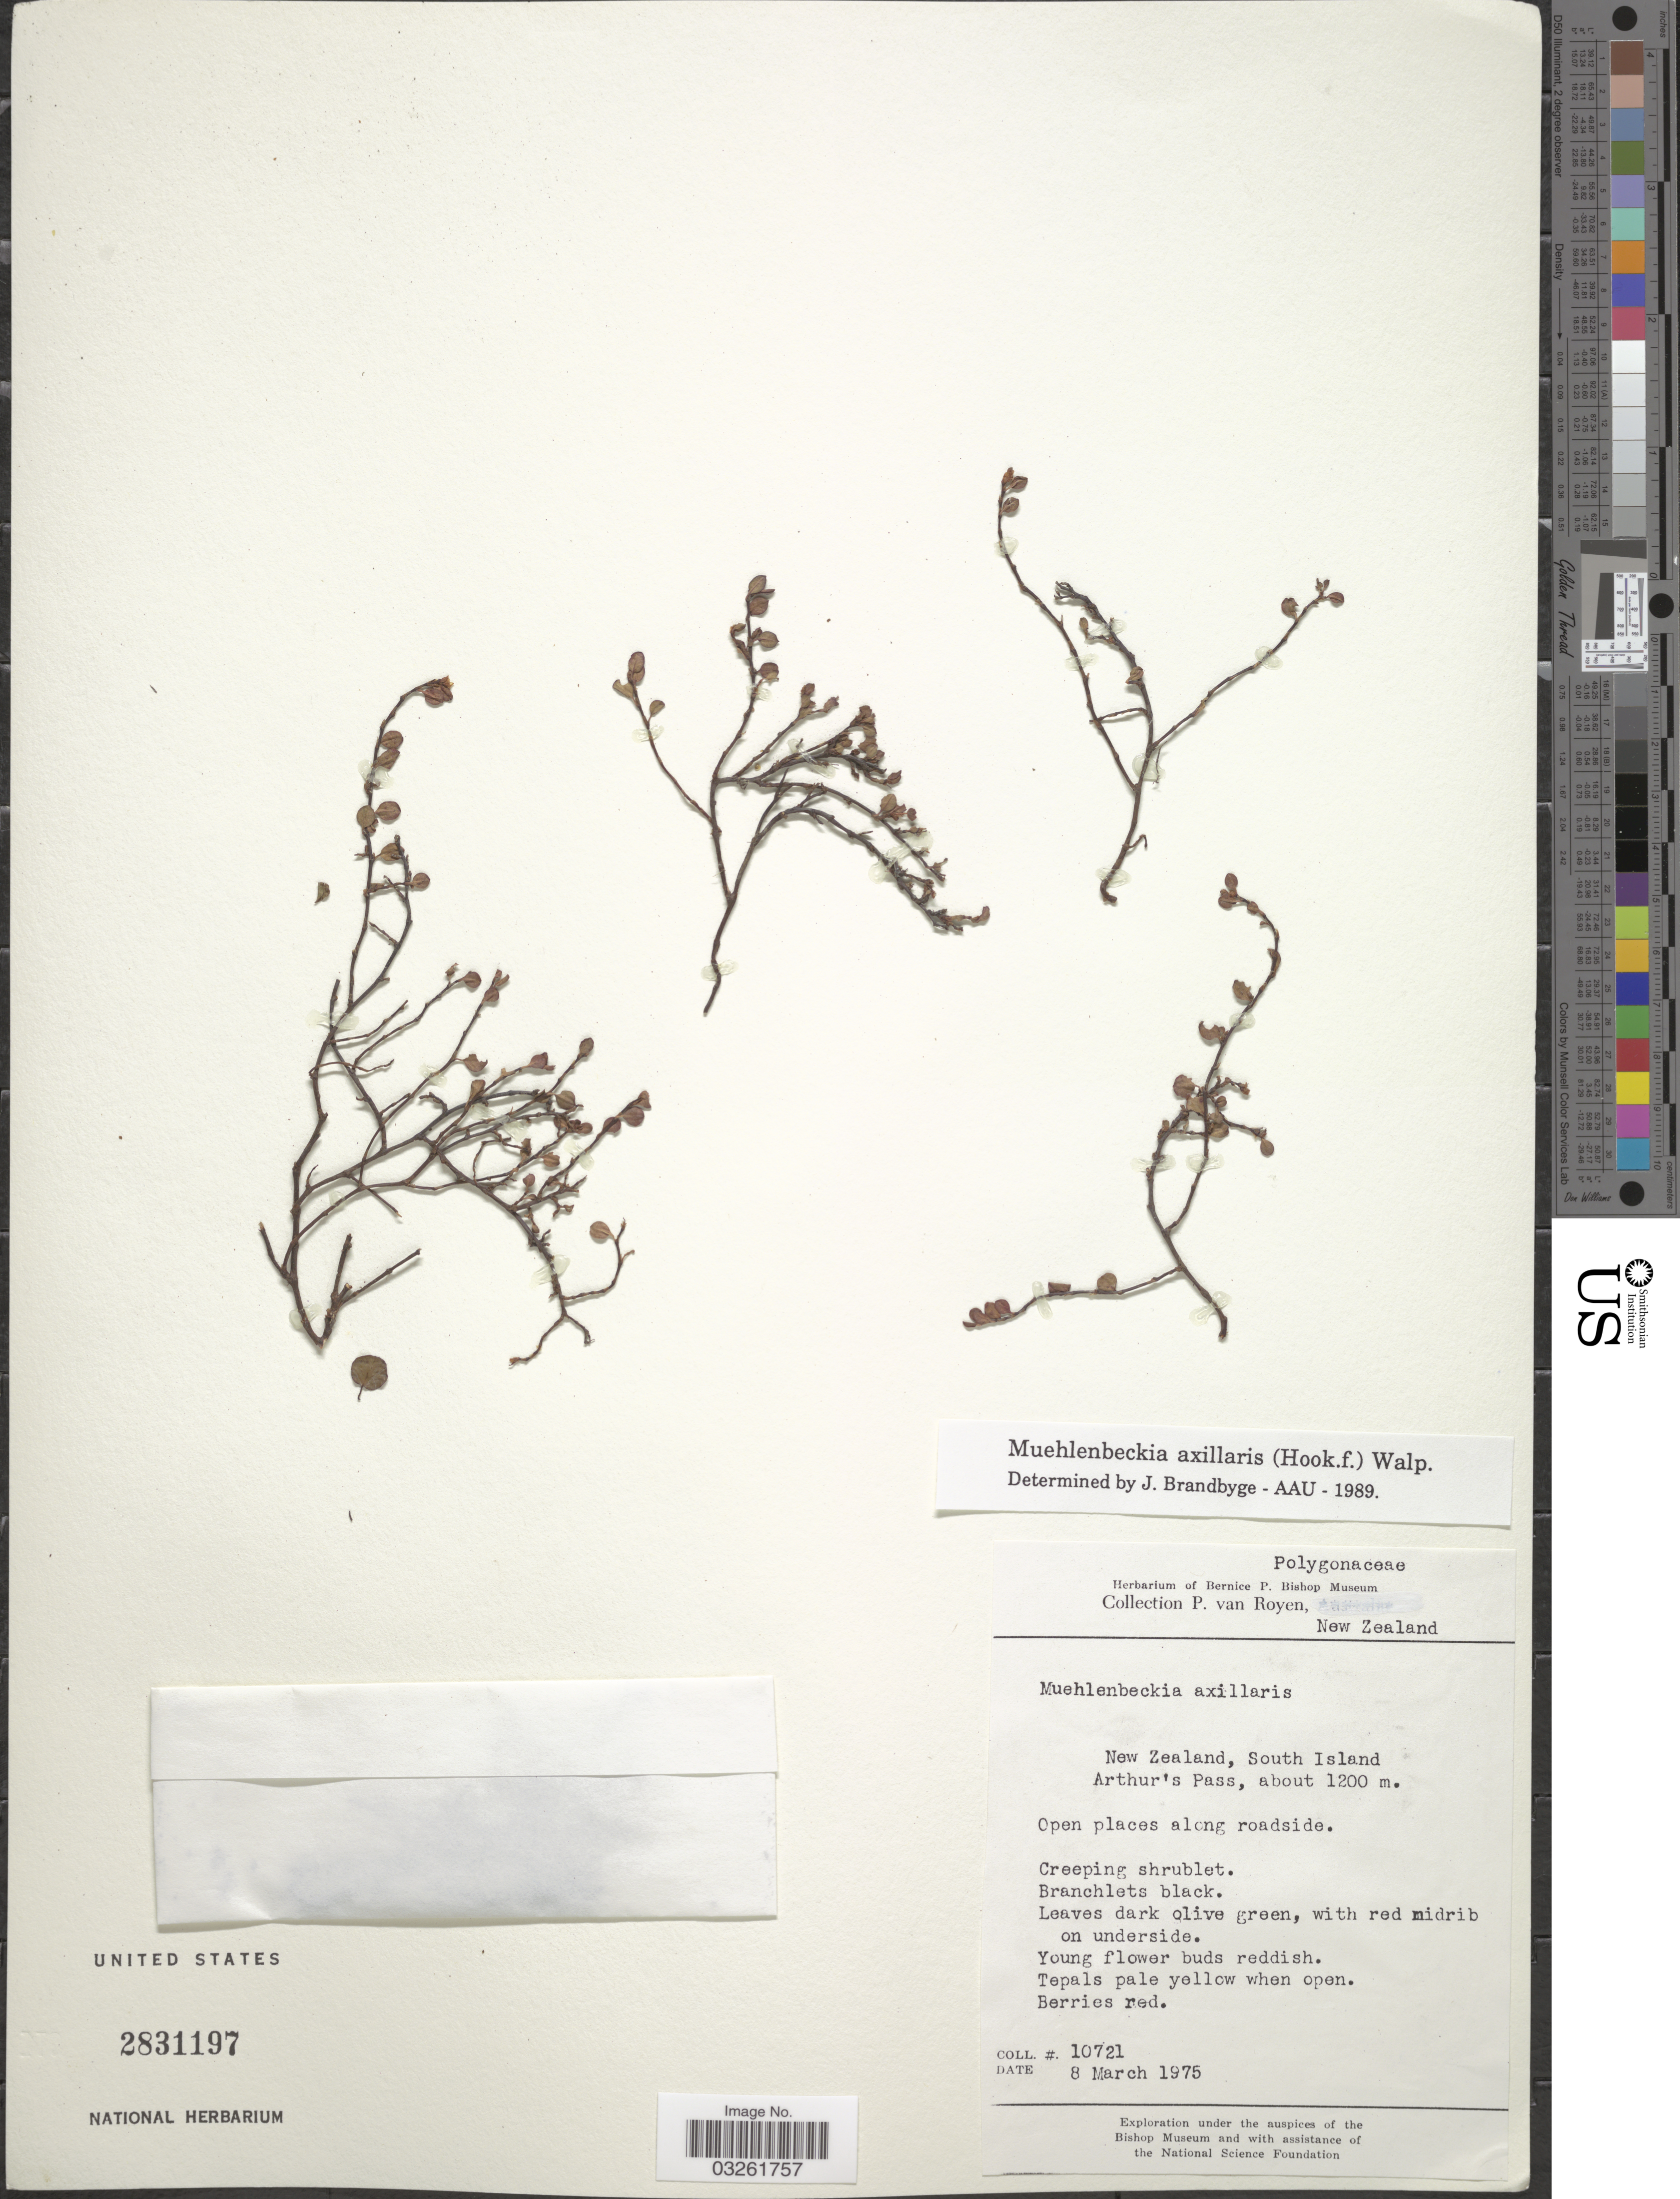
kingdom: Plantae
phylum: Tracheophyta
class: Magnoliopsida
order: Caryophyllales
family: Polygonaceae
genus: Muehlenbeckia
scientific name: Muehlenbeckia axillaris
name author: (Hook. f.) Endl.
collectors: P. van Royen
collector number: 10721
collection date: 1975-03-08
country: New Zealand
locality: South Island, Arthur's Pass.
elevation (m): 1200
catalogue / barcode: US 2831197